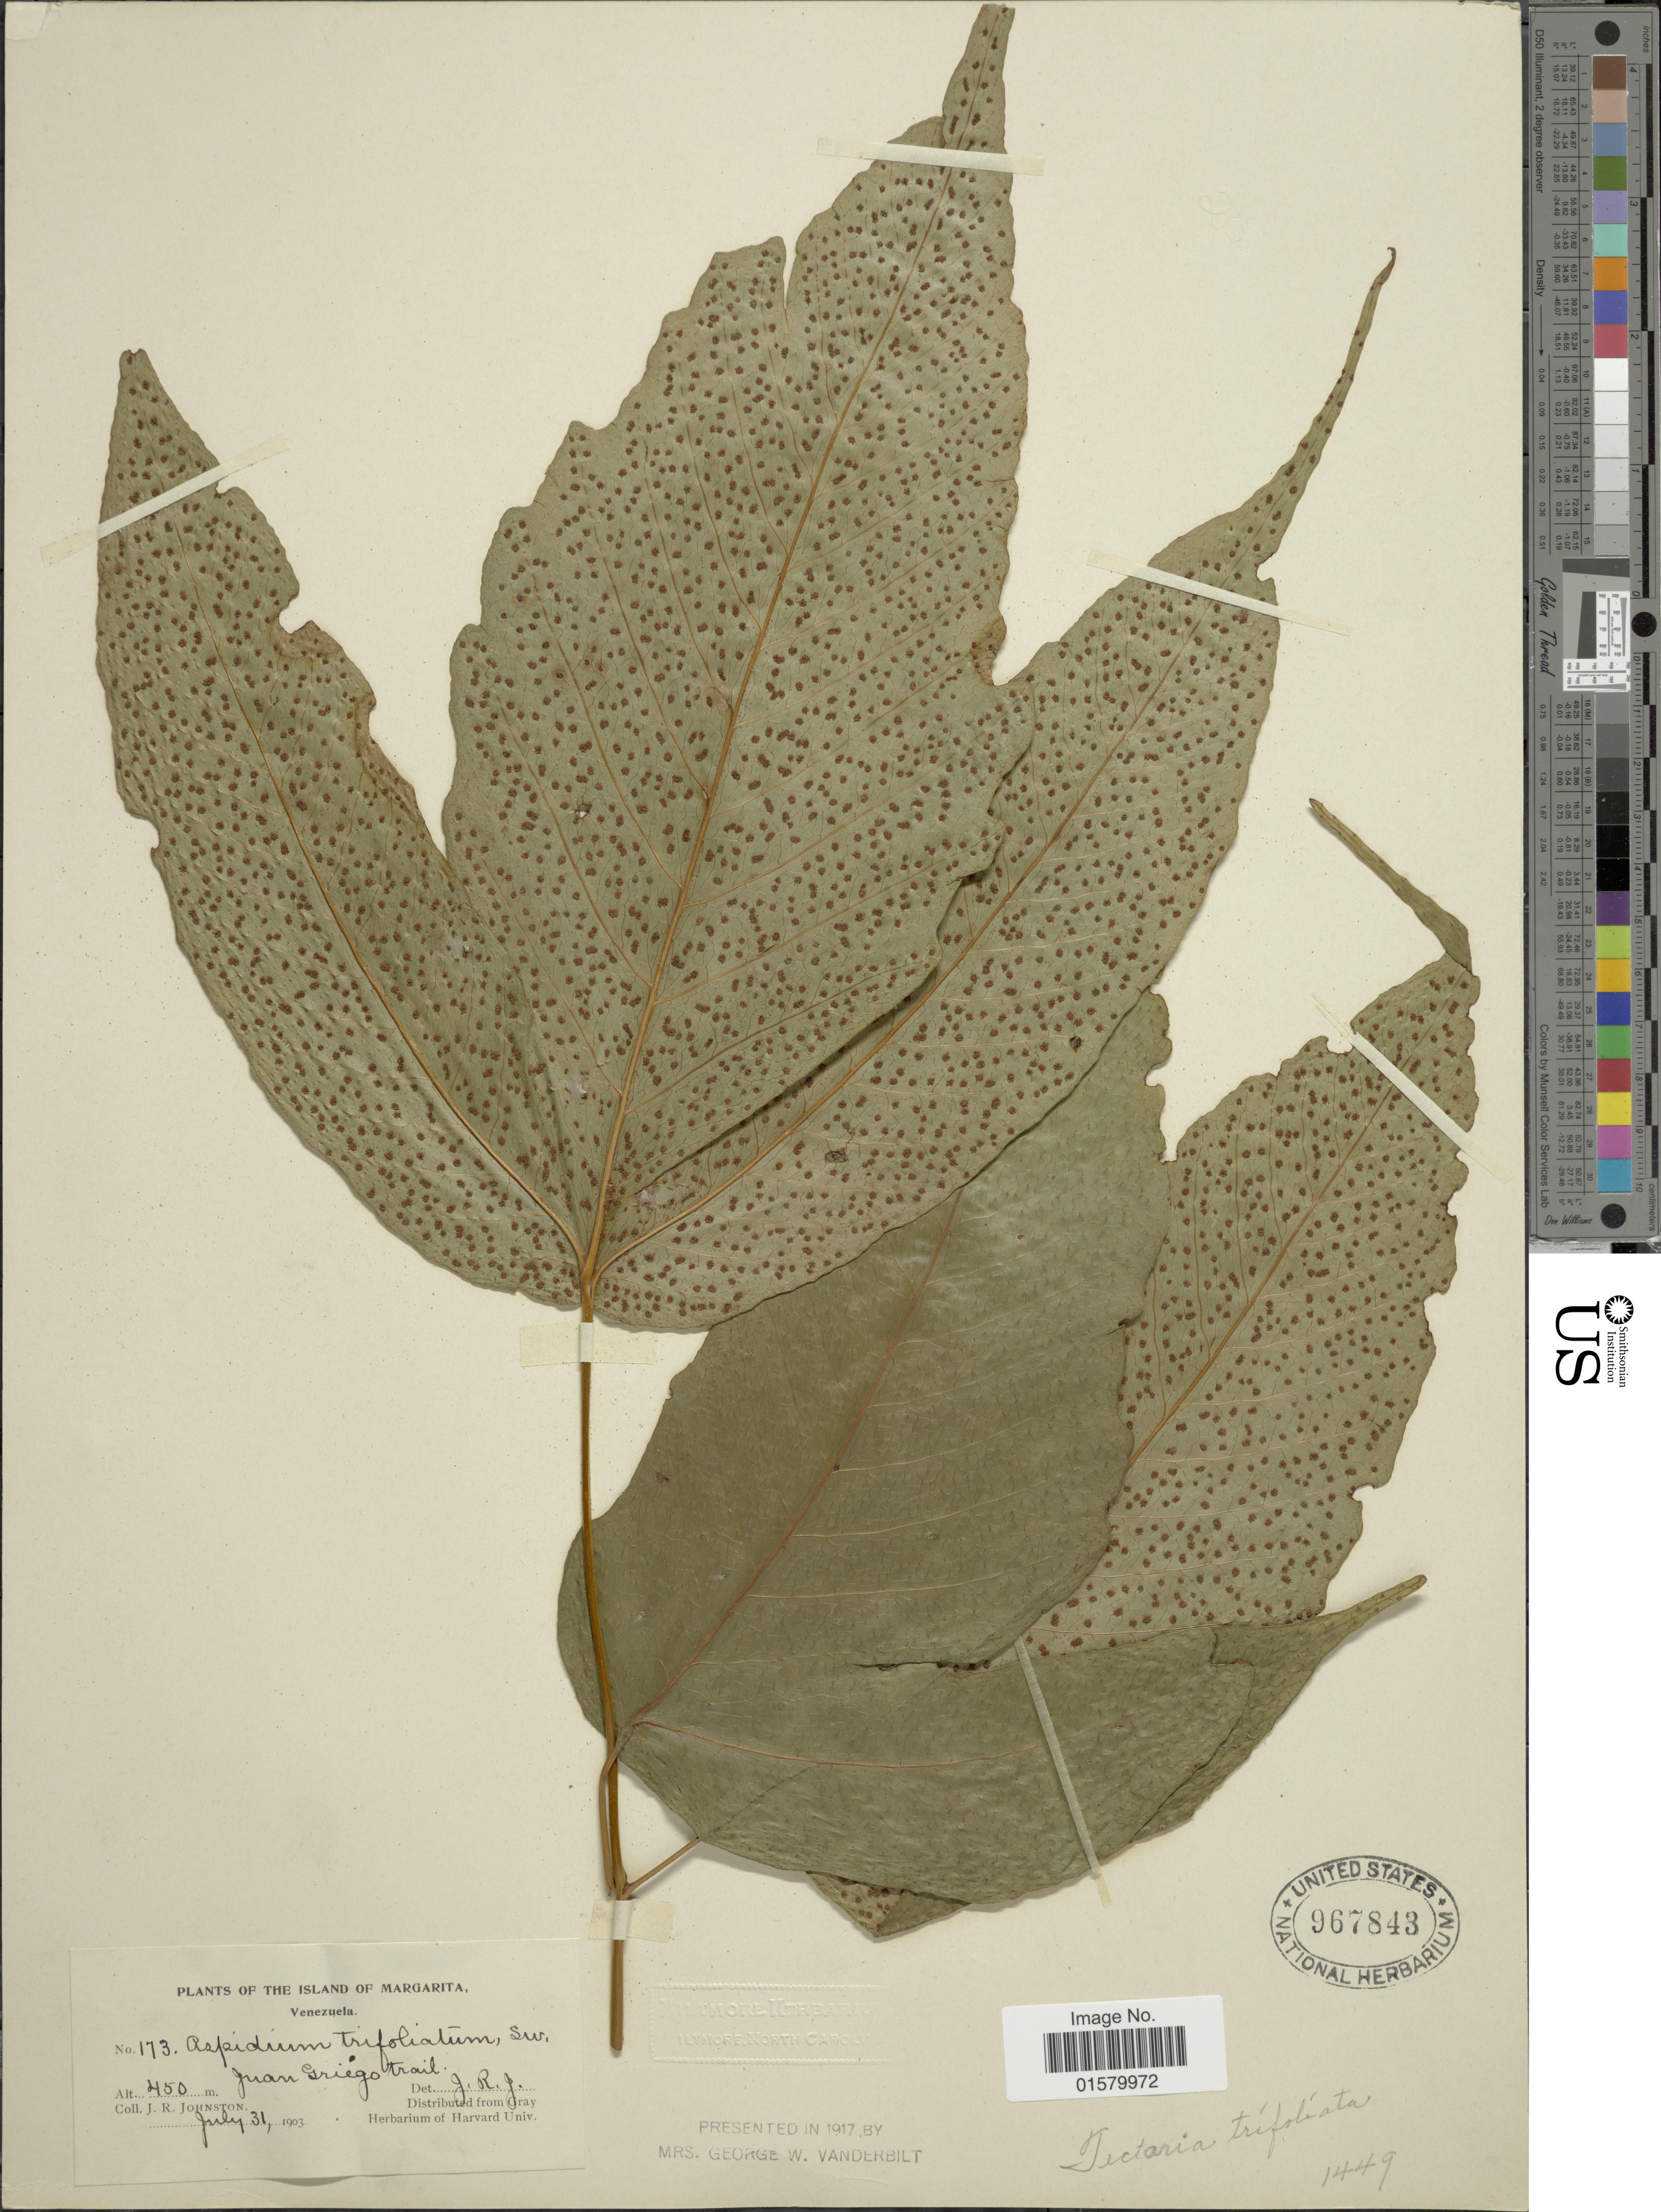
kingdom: Plantae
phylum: Tracheophyta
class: Polypodiopsida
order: Polypodiales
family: Tectariaceae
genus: Tectaria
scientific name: Tectaria trifoliata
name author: (L.) Cav.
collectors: J. Johnston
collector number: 173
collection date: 1903-07-31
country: Venezuela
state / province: Nueva Esparta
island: Margarita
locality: Island of Margarita, Juan Griego Trail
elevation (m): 450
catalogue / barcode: US 967843